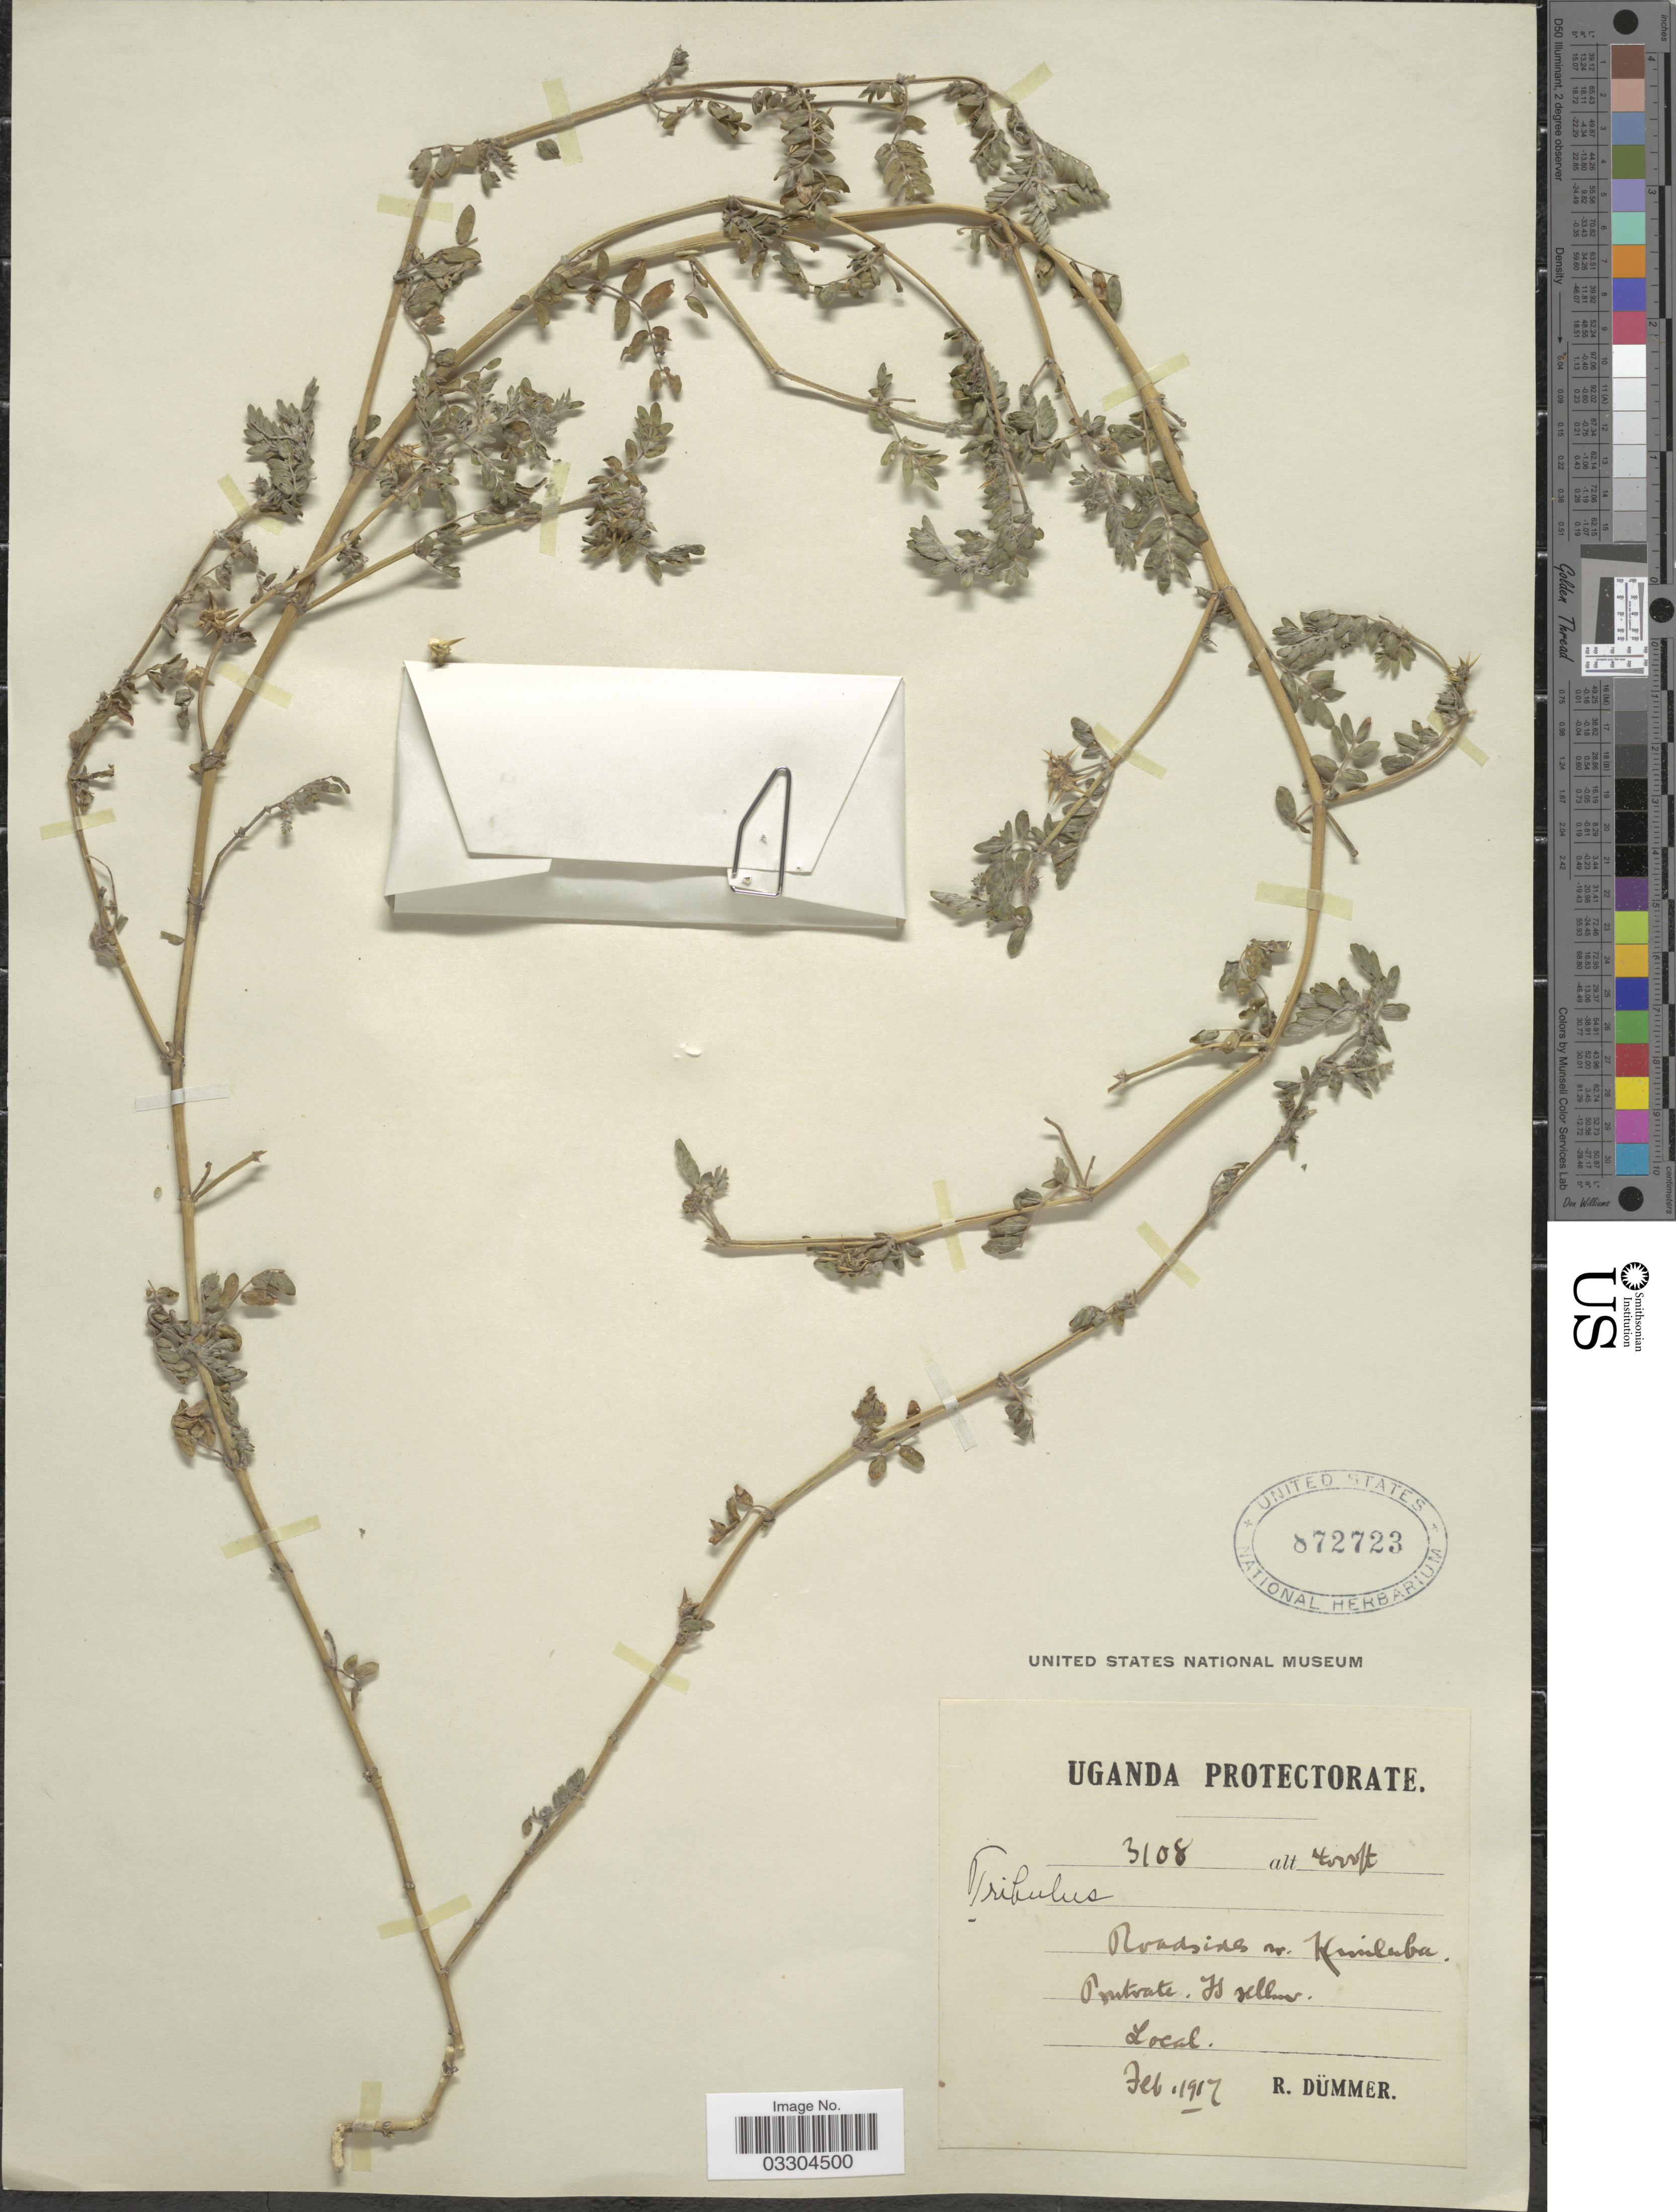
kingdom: Plantae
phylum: Tracheophyta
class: Magnoliopsida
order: Zygophyllales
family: Zygophyllaceae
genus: Tribulus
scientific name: Tribulus terrestris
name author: L.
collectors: R. A. Dümmer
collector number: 3108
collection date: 1917-02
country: Uganda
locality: Roadsides nr. Kimluba [interpreted].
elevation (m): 1219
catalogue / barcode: US 872723